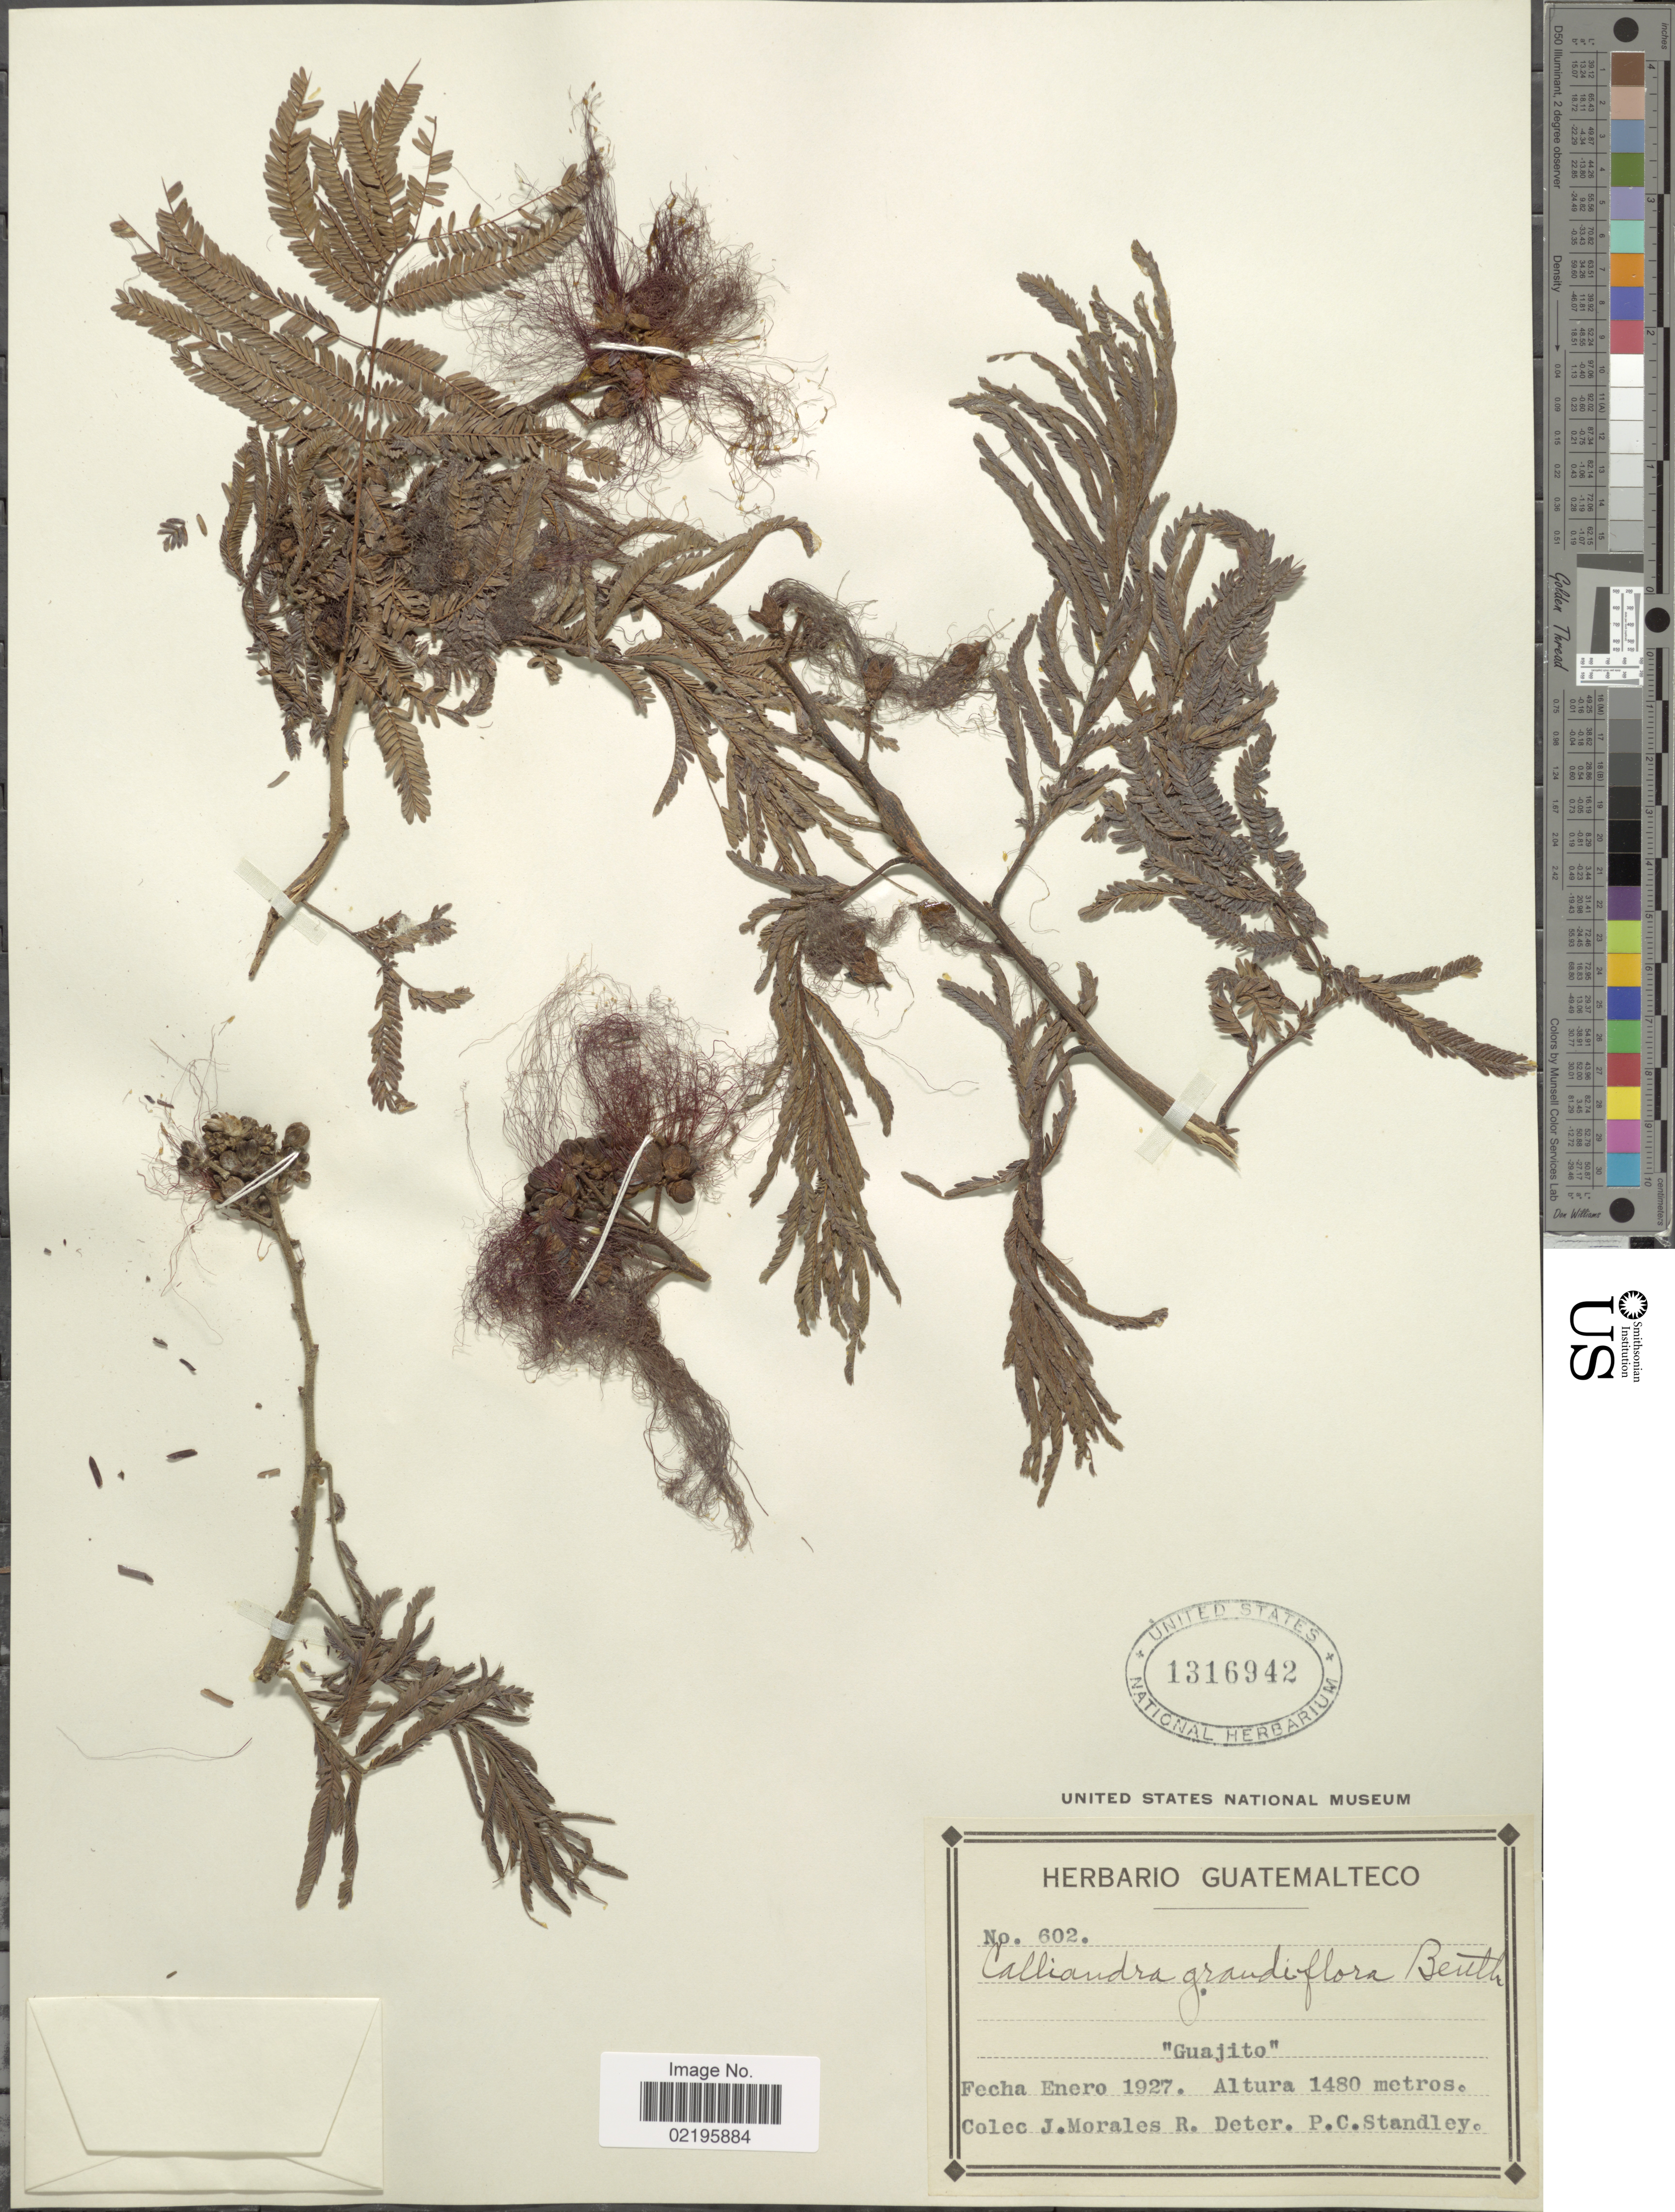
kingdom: Plantae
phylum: Tracheophyta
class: Magnoliopsida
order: Fabales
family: Fabaceae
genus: Calliandra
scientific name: Calliandra houstoniana var. anomala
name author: (Kunth) Barneby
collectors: J. Morales, R. Deter & P. C. Standley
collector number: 602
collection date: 1927-01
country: Guatemala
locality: Guajito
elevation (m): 1480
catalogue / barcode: US 1316942